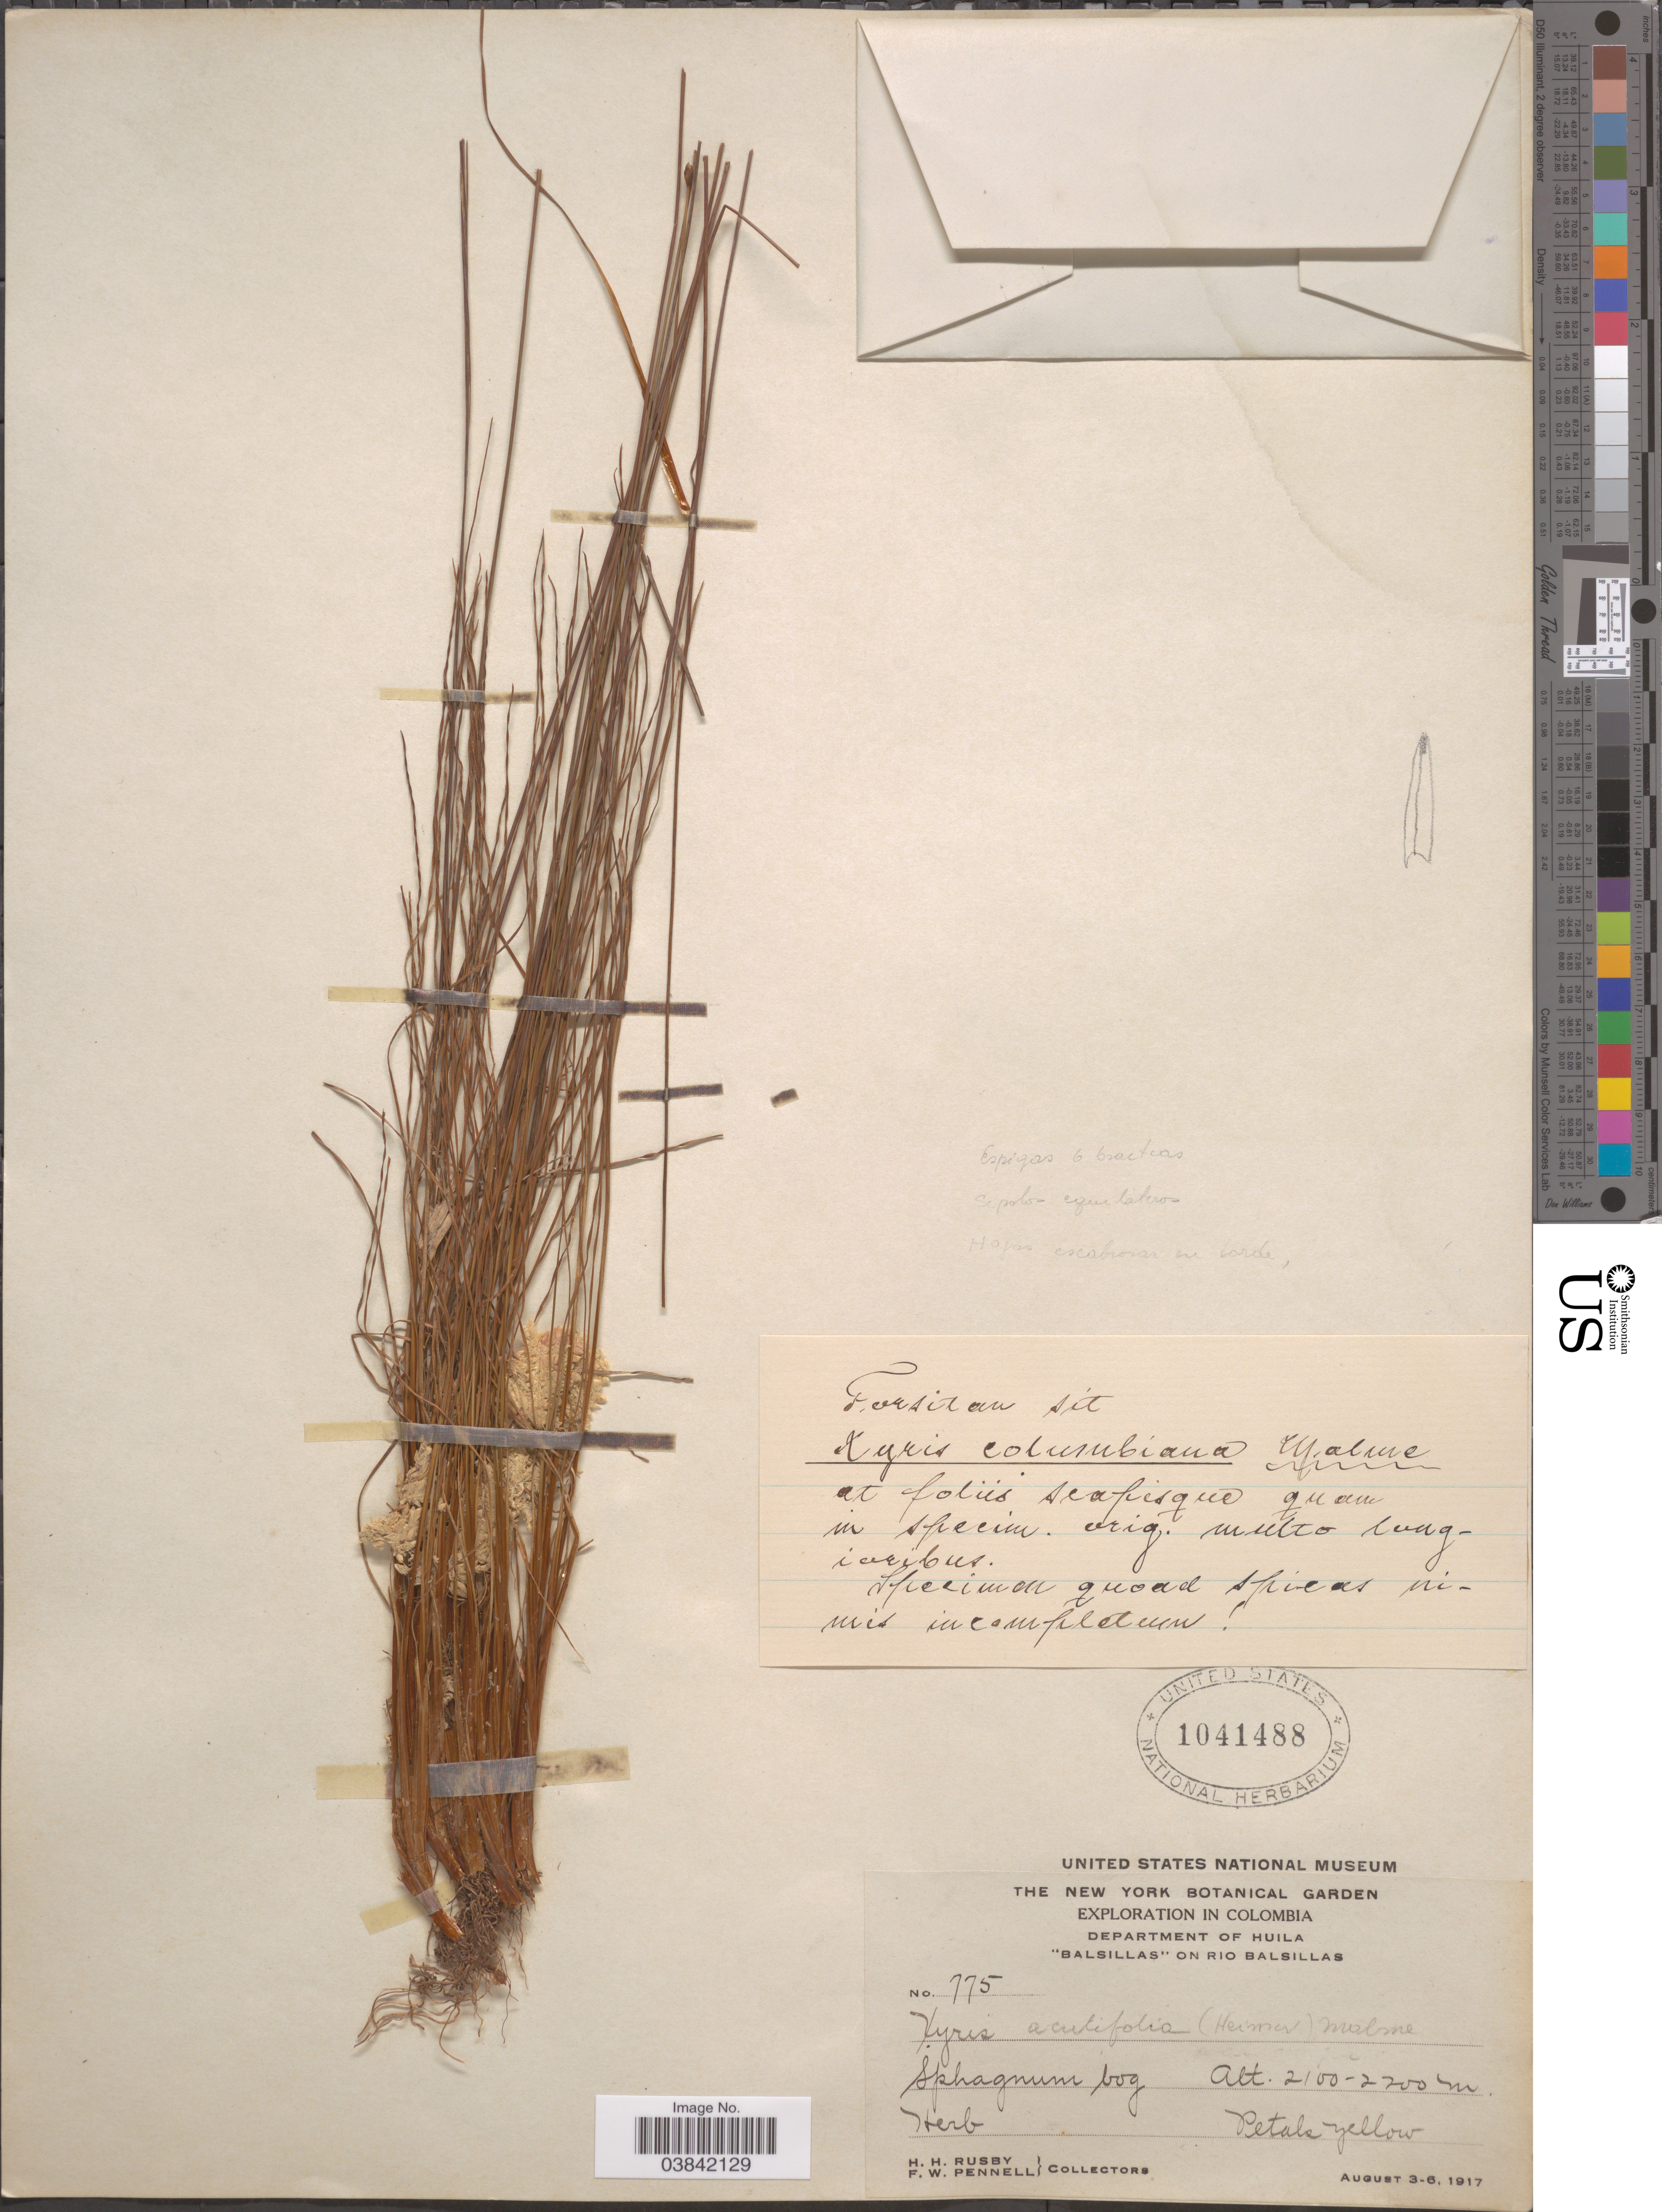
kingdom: Plantae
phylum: Tracheophyta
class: Liliopsida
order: Poales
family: Xyridaceae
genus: Xyris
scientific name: Xyris acutifolia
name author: (Heimerl) Malme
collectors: H. H. Rusby & F. W. Pennell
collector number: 775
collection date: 1917-08-03/1917-08-06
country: Colombia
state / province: Huila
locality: Department of Huila. "Balsillas" on Rio Balsillas.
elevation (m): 2100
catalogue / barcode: US 1041488